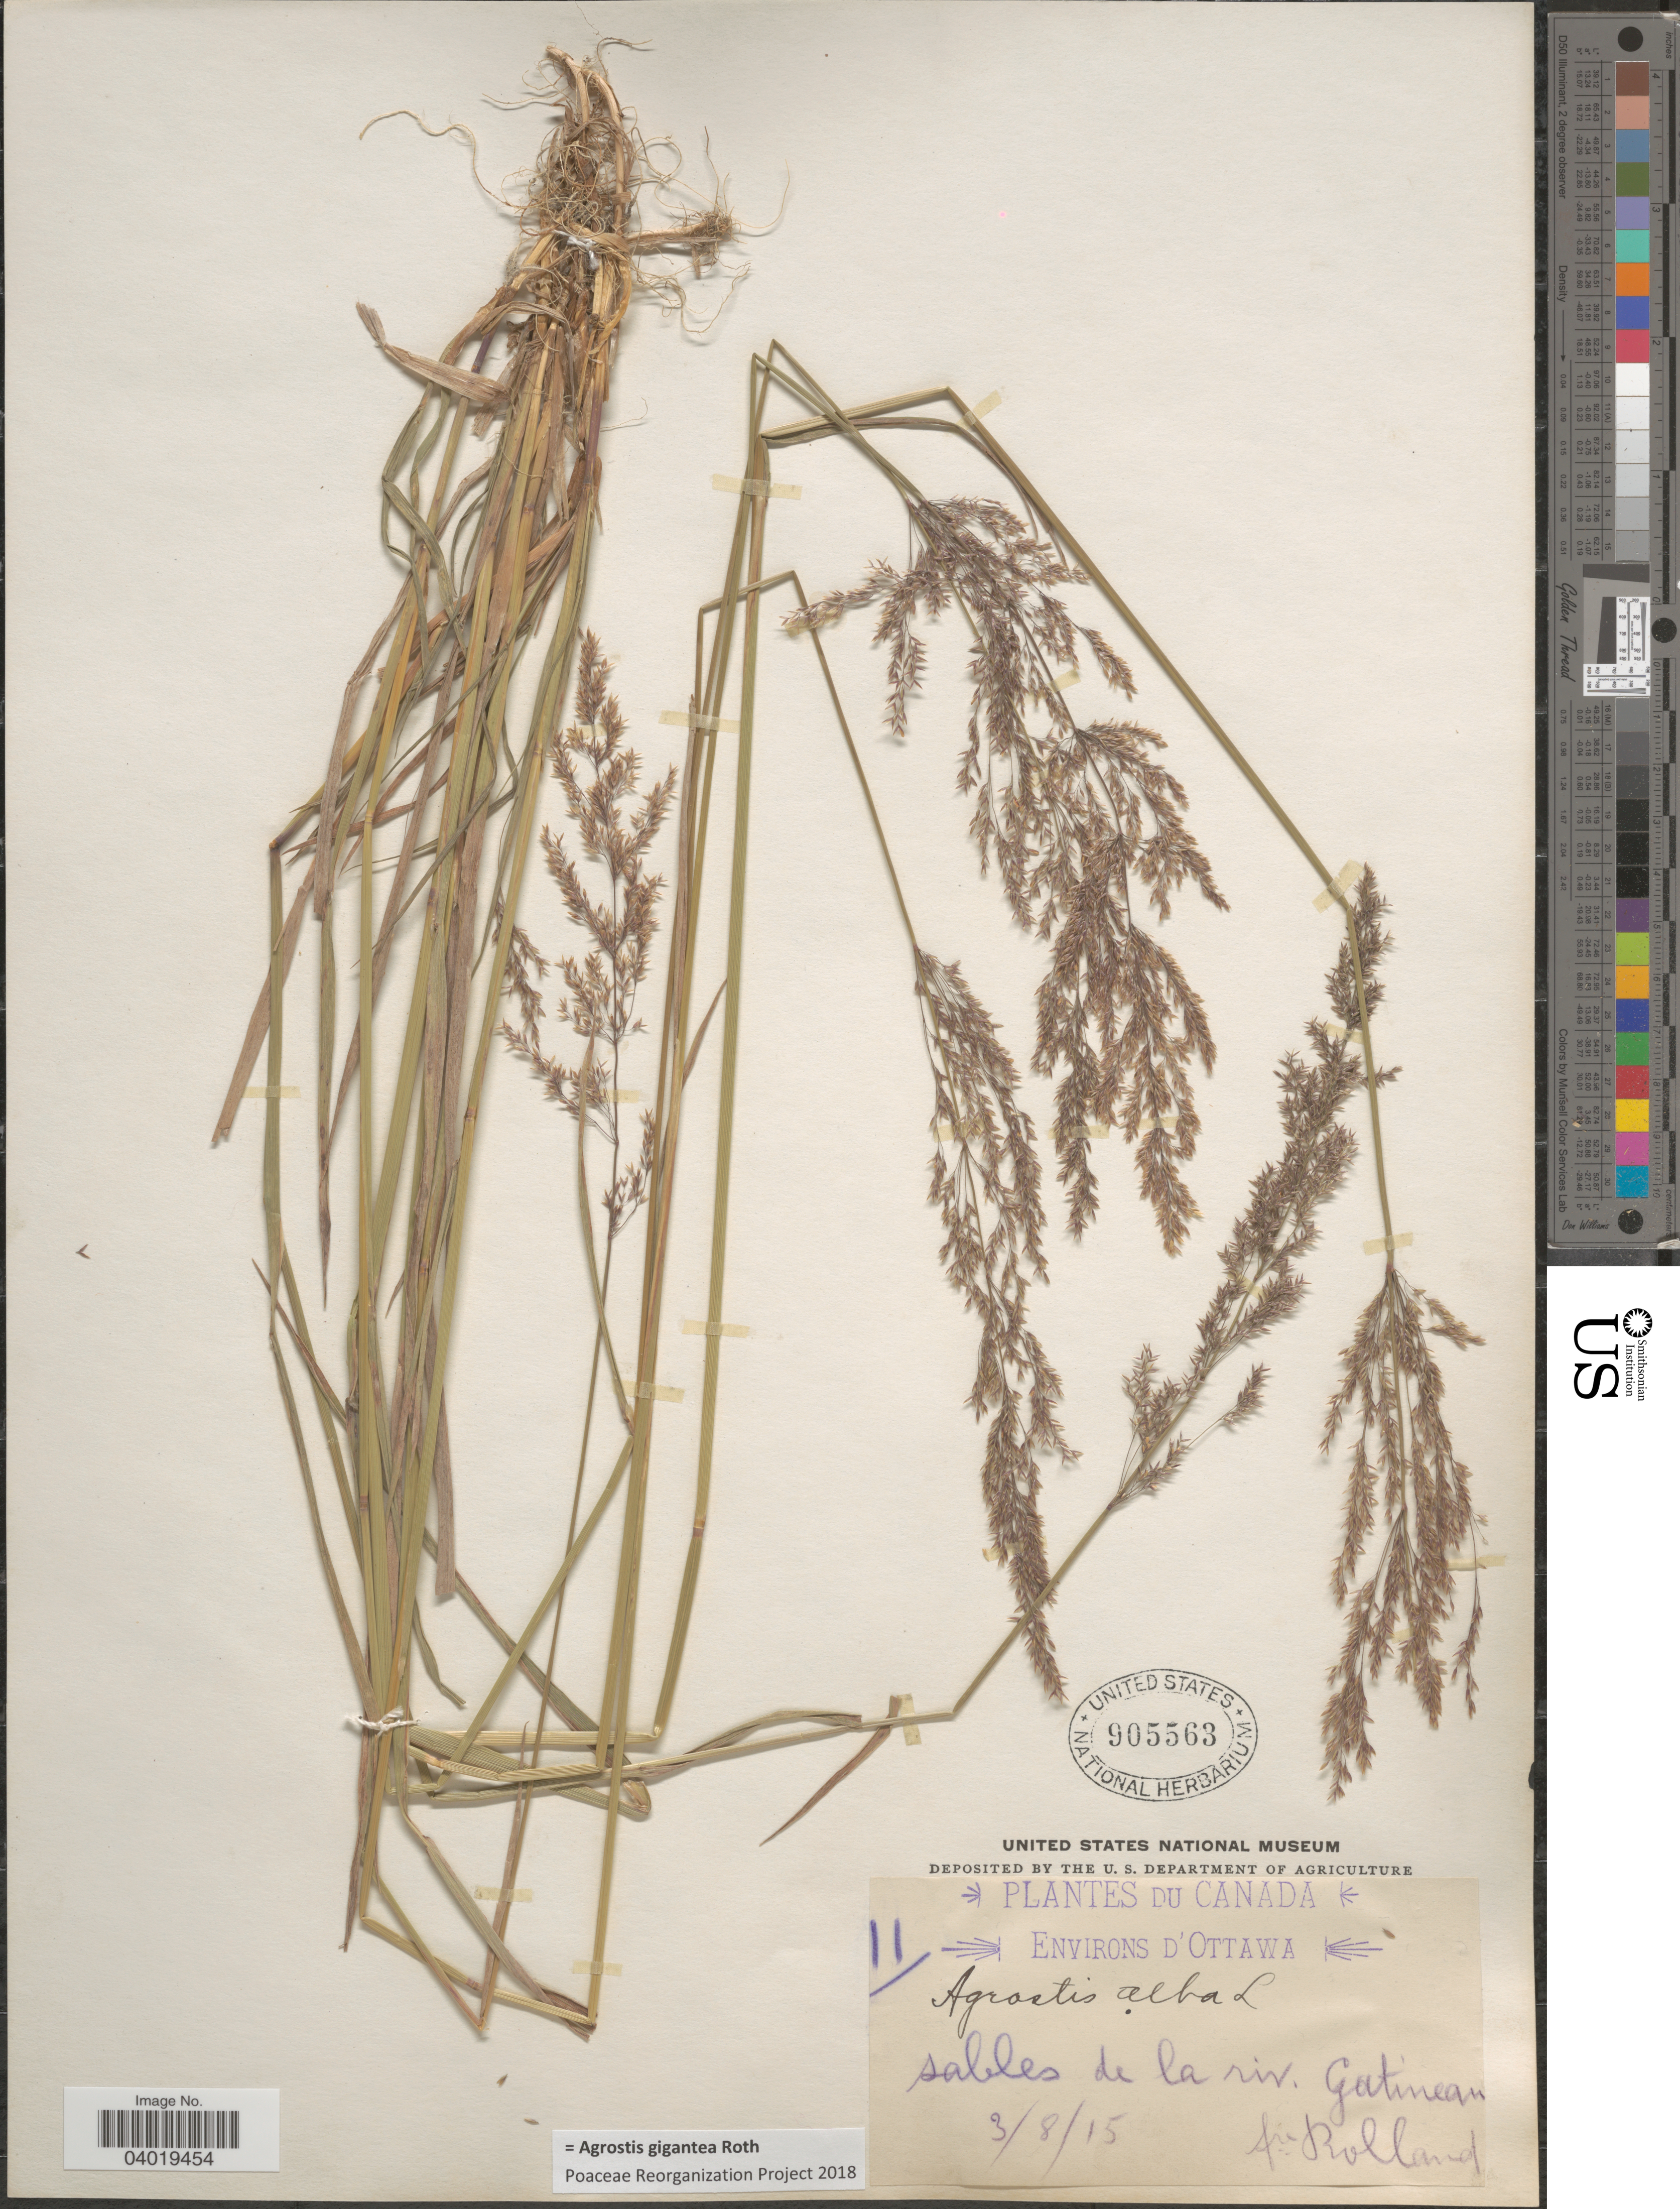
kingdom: Plantae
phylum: Tracheophyta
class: Liliopsida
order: Poales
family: Poaceae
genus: Agrostis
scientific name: Agrostis gigantea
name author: Roth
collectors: F. Rolland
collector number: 11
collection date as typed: Transcribed d/m/y: 8/3/15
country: Canada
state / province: Ontario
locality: Environs d'Ottawa. Sables de la riv. Gatineau.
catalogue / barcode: US 905563